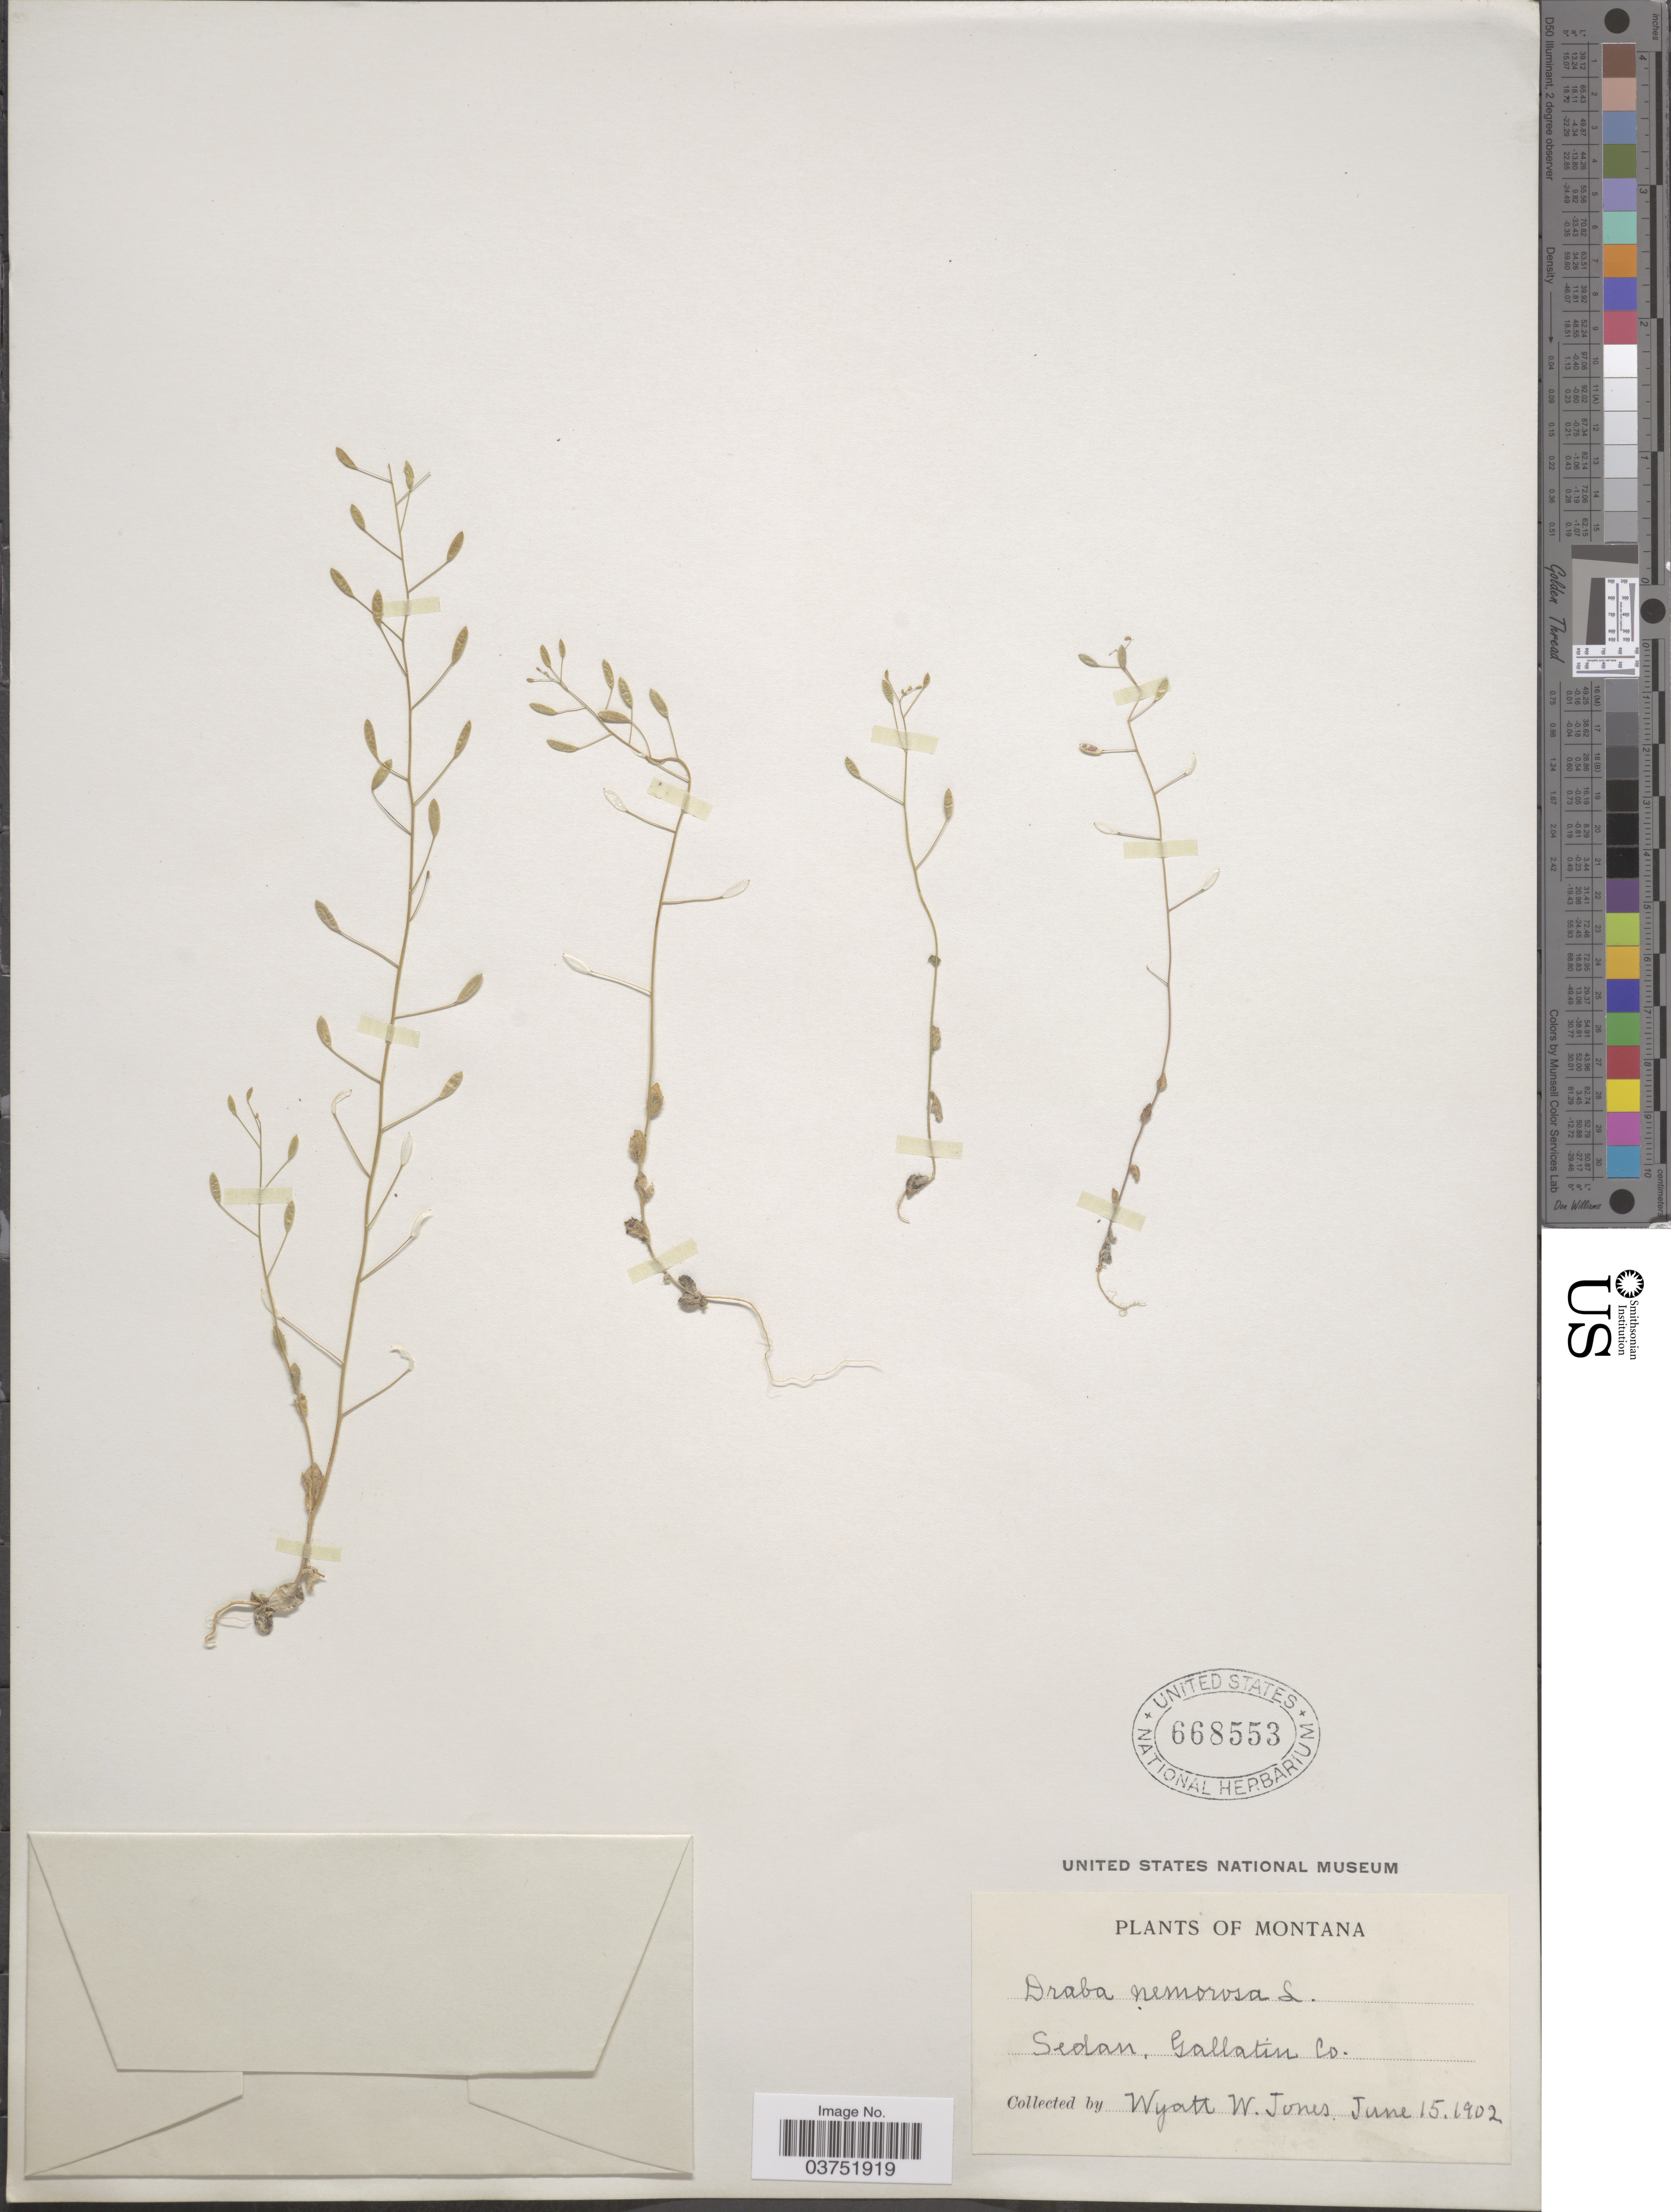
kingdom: Plantae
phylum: Tracheophyta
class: Magnoliopsida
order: Brassicales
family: Brassicaceae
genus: Draba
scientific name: Draba nemorosa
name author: L.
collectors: W. W. Jones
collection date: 1902-06-15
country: United States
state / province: Montana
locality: Sedan, Gallatin Co.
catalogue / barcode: US 668553